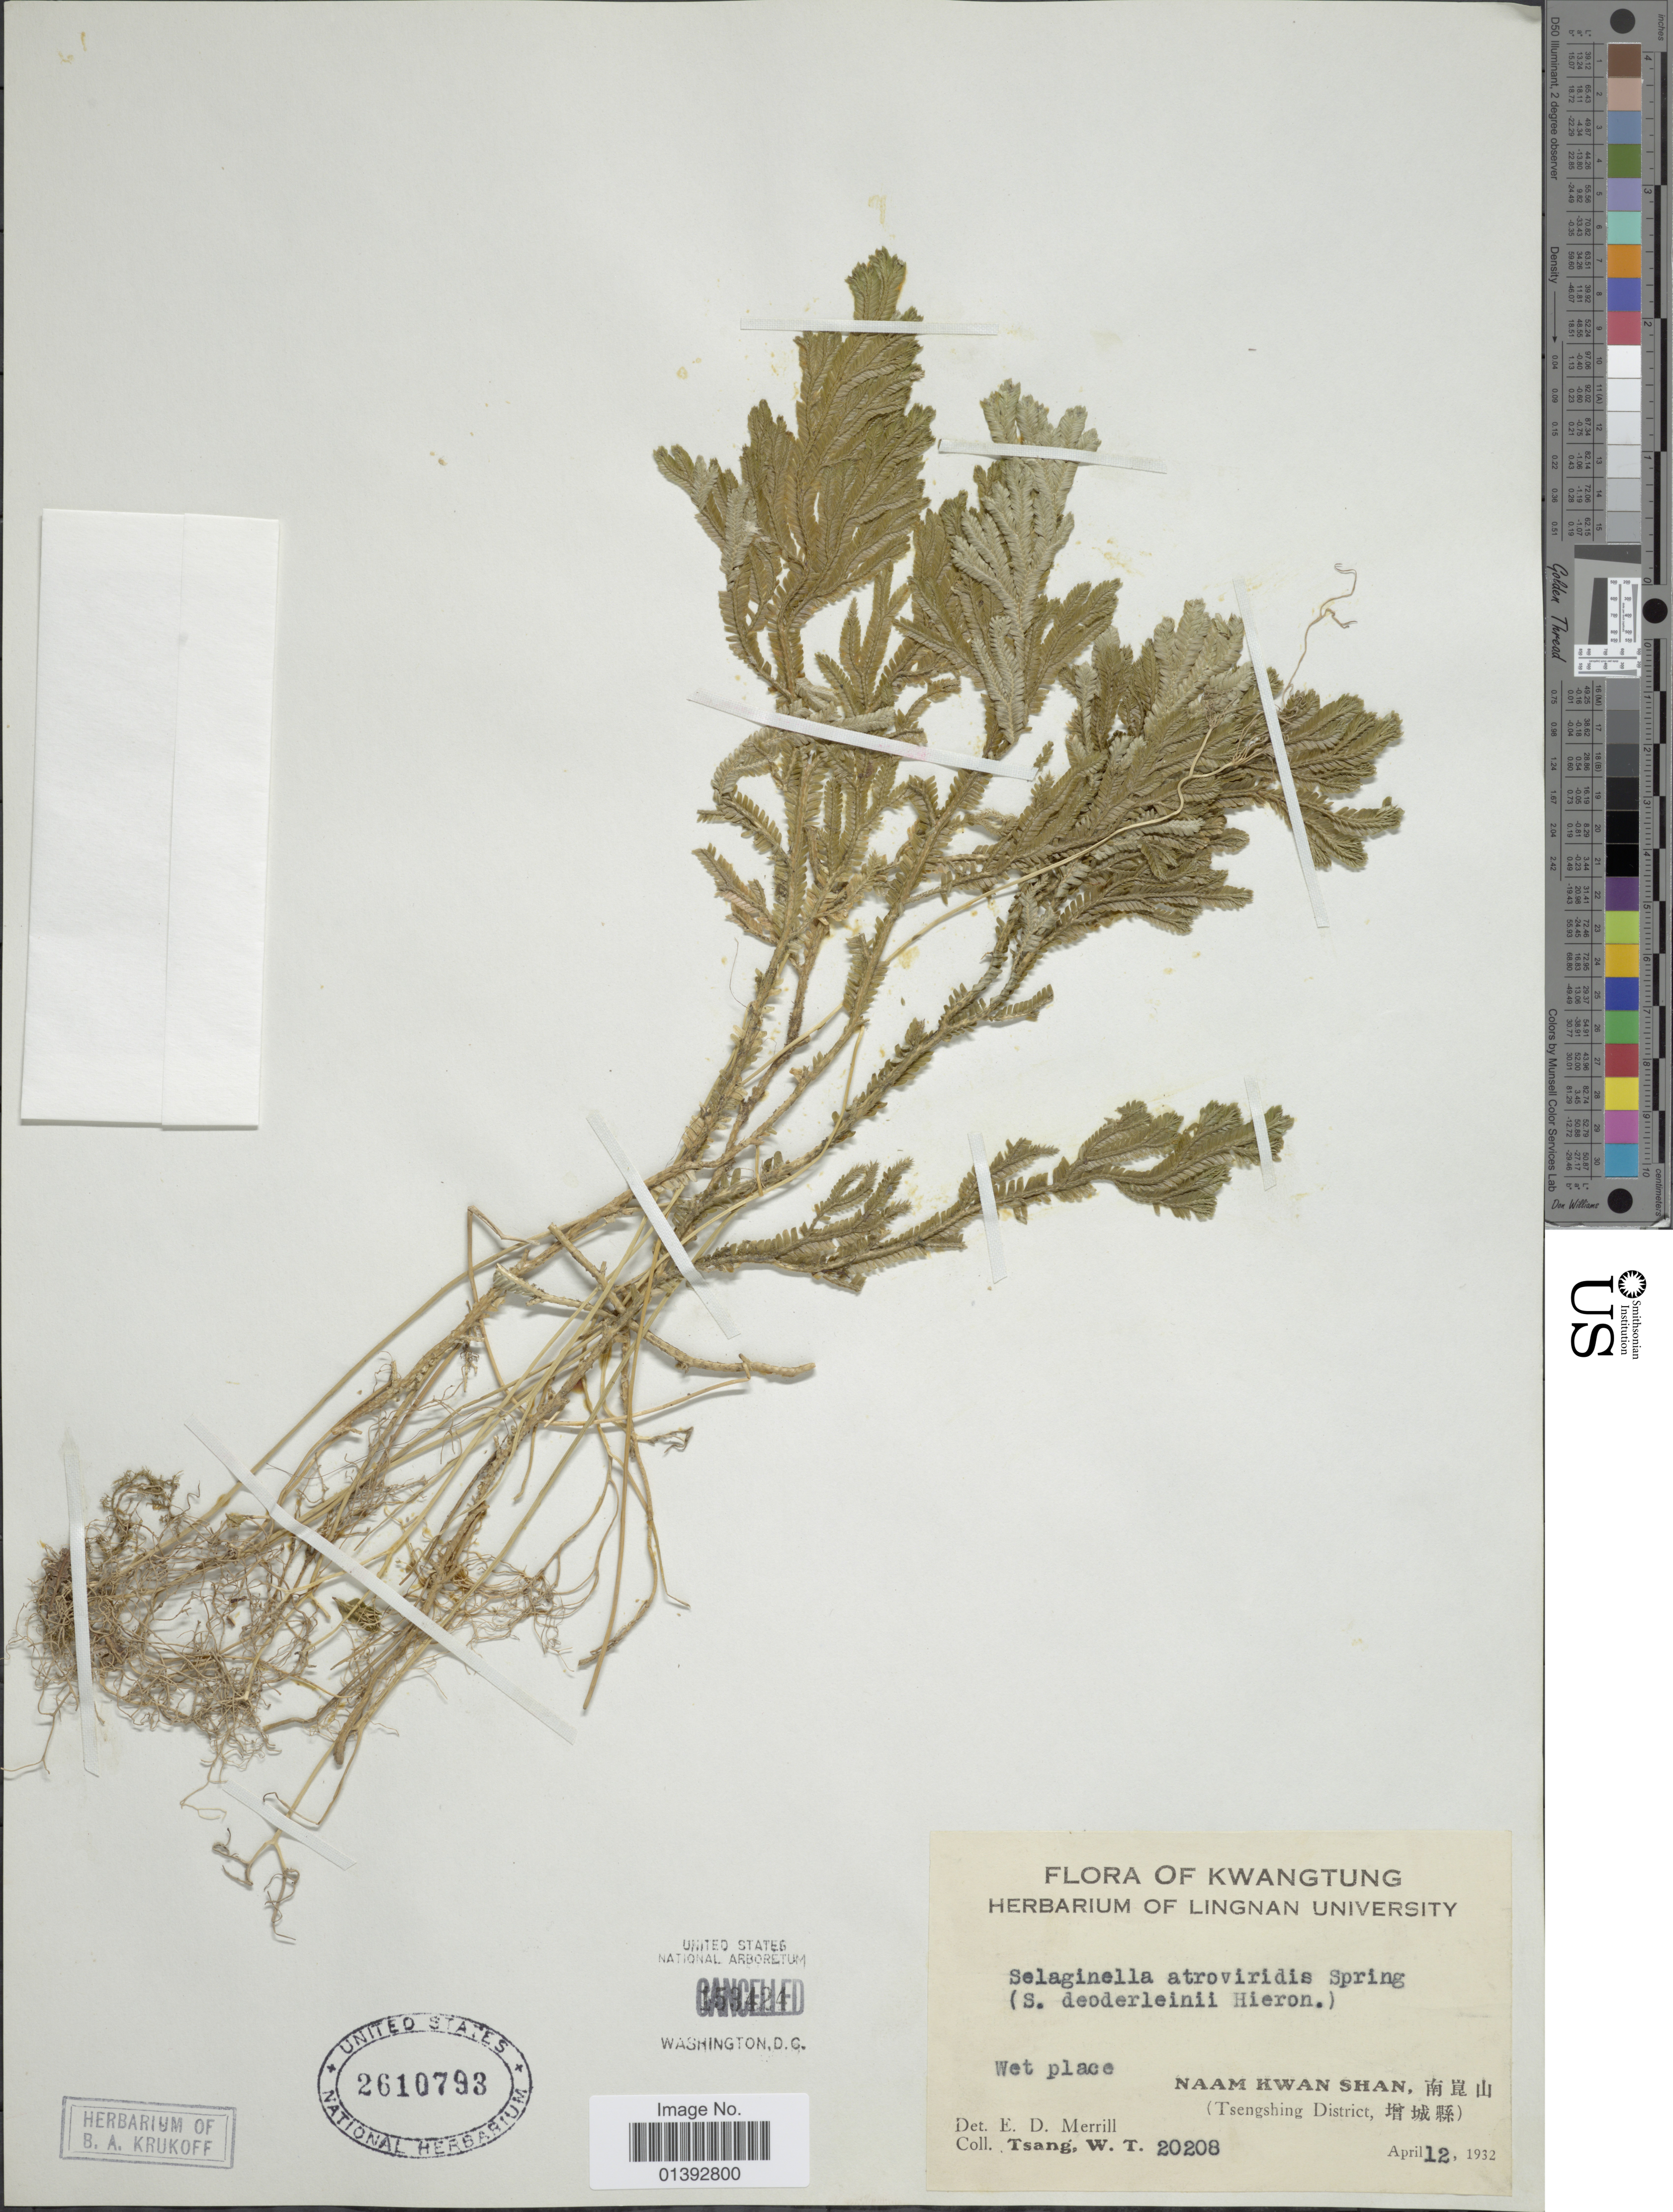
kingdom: Plantae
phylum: Tracheophyta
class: Lycopodiopsida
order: Selaginellales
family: Selaginellaceae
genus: Selaginella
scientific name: Selaginella doederleinii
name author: Hieron.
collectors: W. T. Tsang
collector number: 20208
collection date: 1932-04-12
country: China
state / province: Guangdong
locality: Kwangtung, Naam kwan Shan (Tsengshing District)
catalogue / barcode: US 2610793